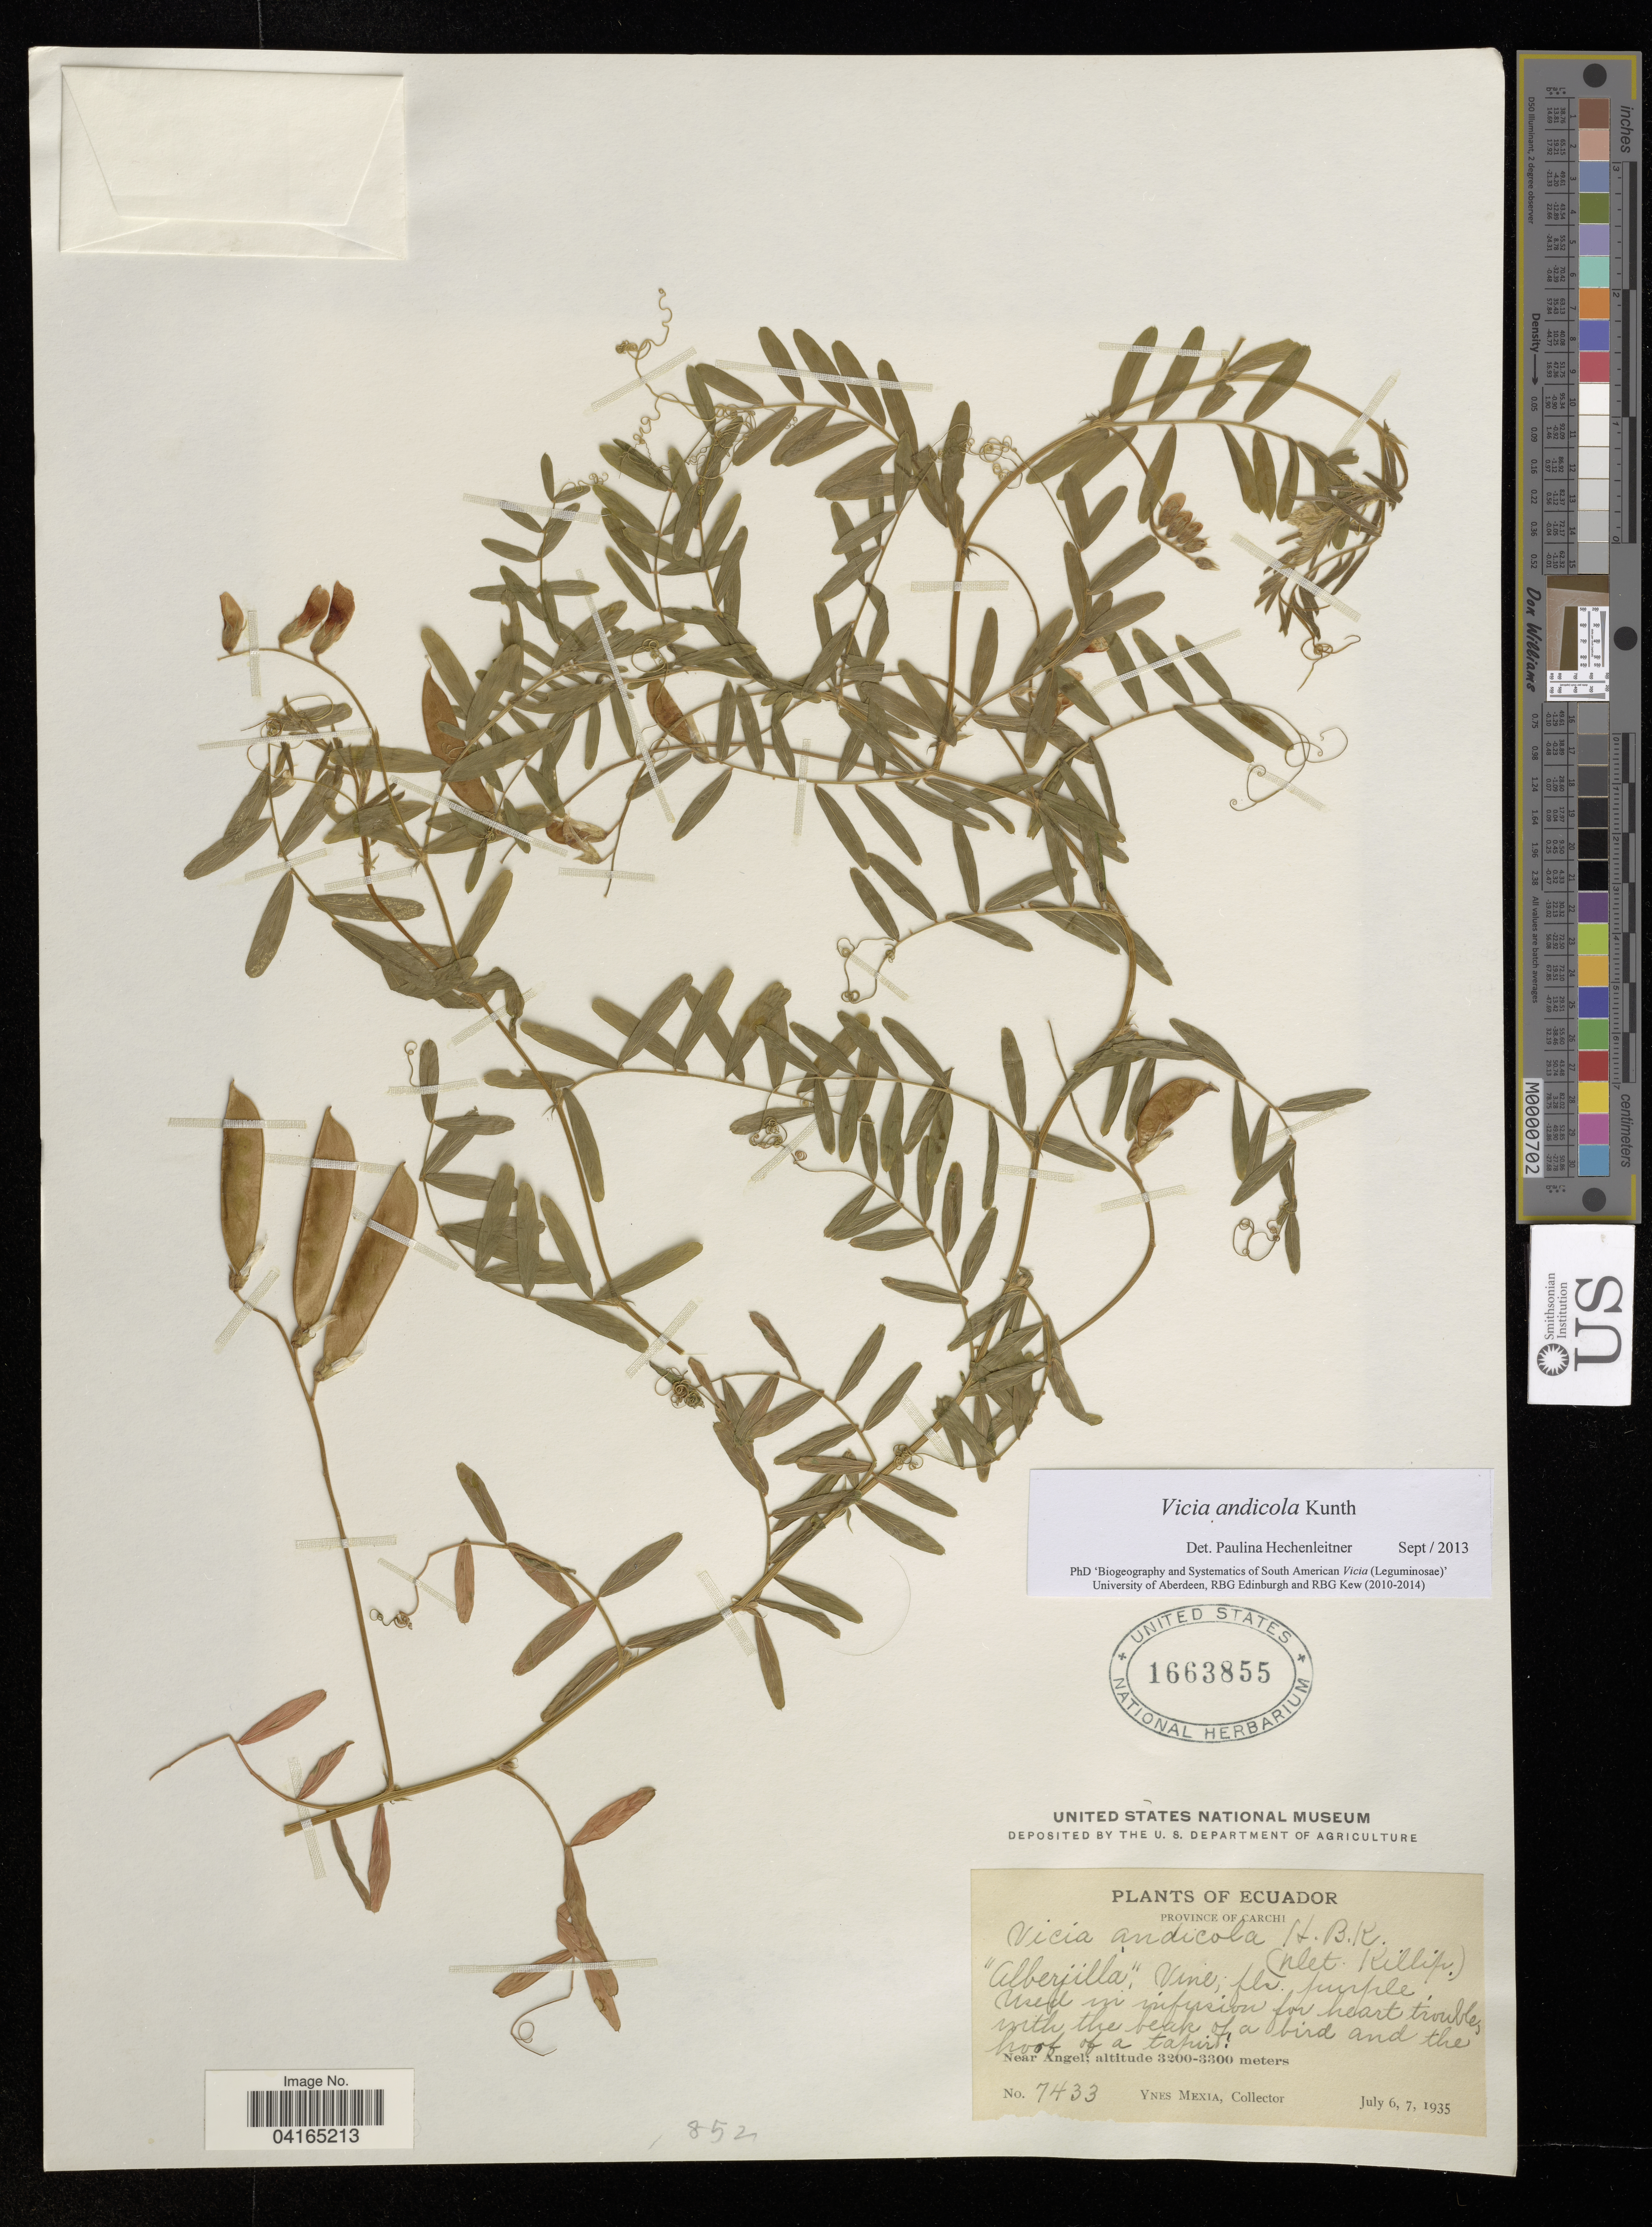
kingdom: Plantae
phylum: Tracheophyta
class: Magnoliopsida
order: Fabales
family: Fabaceae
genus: Vicia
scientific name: Vicia andicola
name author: Kunth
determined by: Hechenleitner, Paulina, RBG Edinburgh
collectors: Y. Mexia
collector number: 7433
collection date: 1935-07-06/1935-07-07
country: Ecuador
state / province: Carchi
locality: Province of Carchi. Near Angel.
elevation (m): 3200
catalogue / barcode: US 1663855